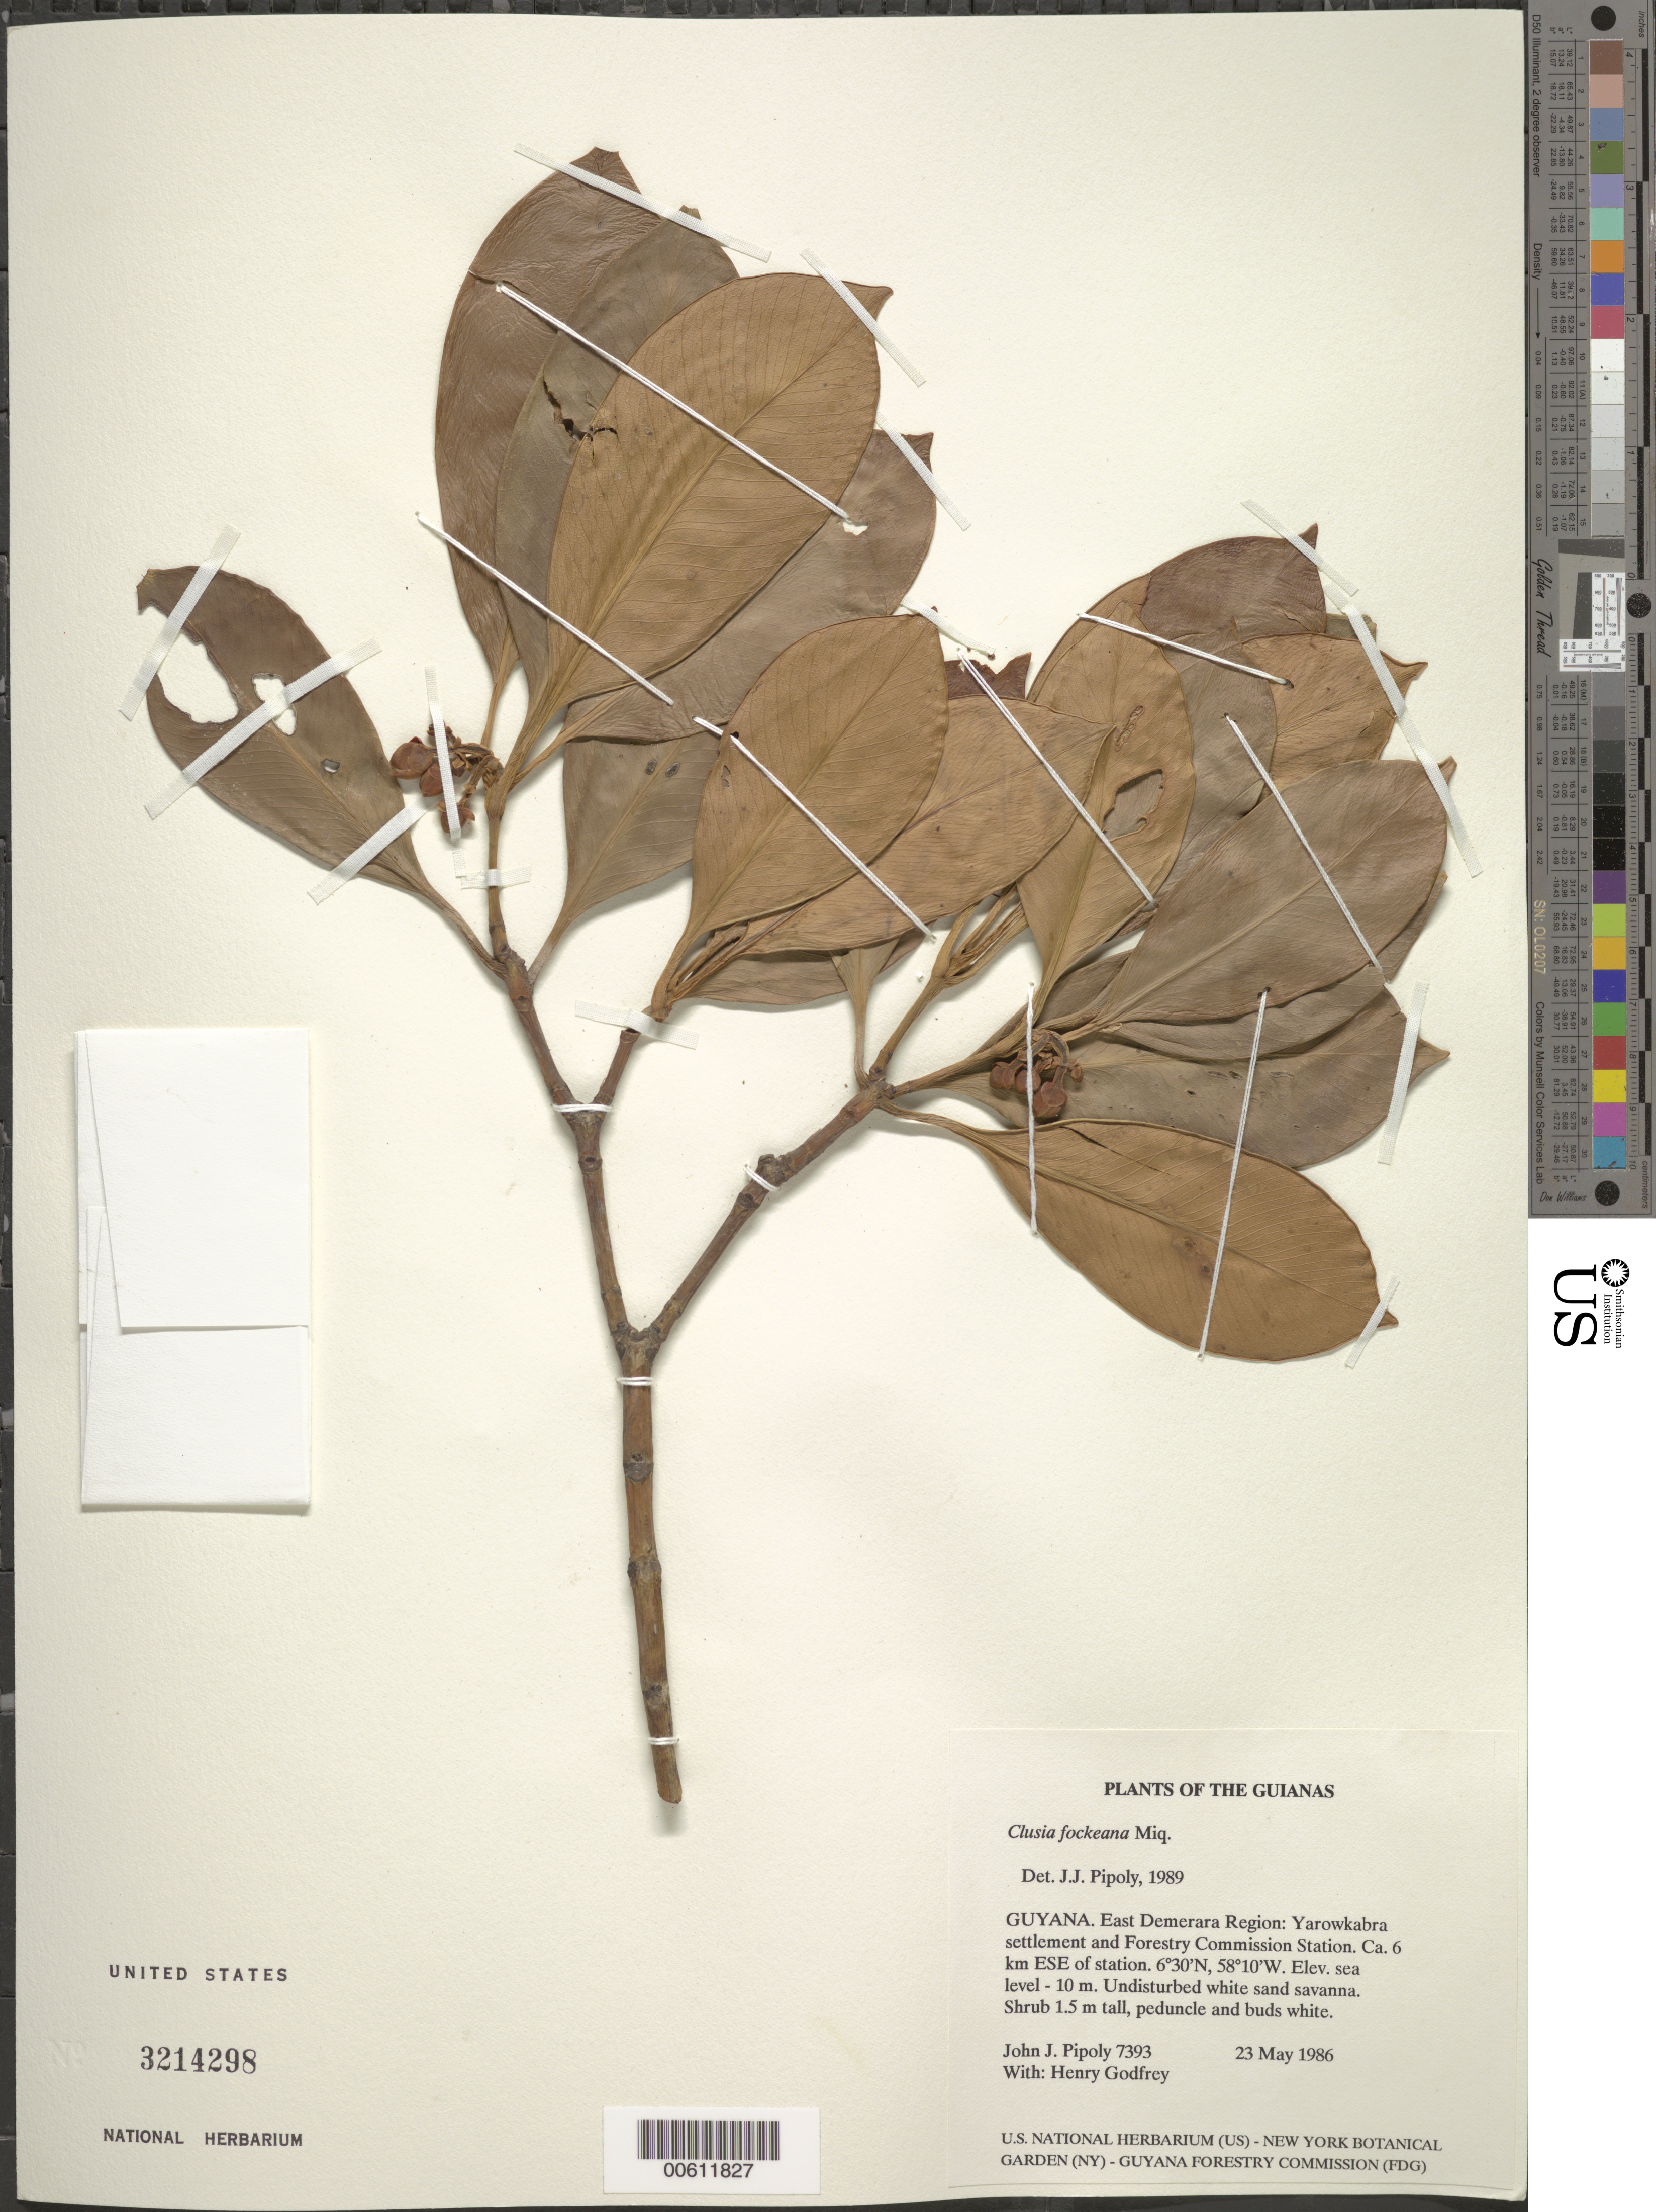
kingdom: Plantae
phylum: Tracheophyta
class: Magnoliopsida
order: Malpighiales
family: Clusiaceae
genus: Clusia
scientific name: Clusia fockeana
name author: Miq.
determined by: Pipoly, J. J., III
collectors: J. J. Pipoly & H. Godfrey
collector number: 7393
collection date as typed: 23 May 1986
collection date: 1986-05-23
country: Guyana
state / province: Demerara-Mahaica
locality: Yarowkabra settlement and Forestry Commission Station ca. 6 km ESE of station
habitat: Undisturbed white sand savanna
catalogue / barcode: US 3214298